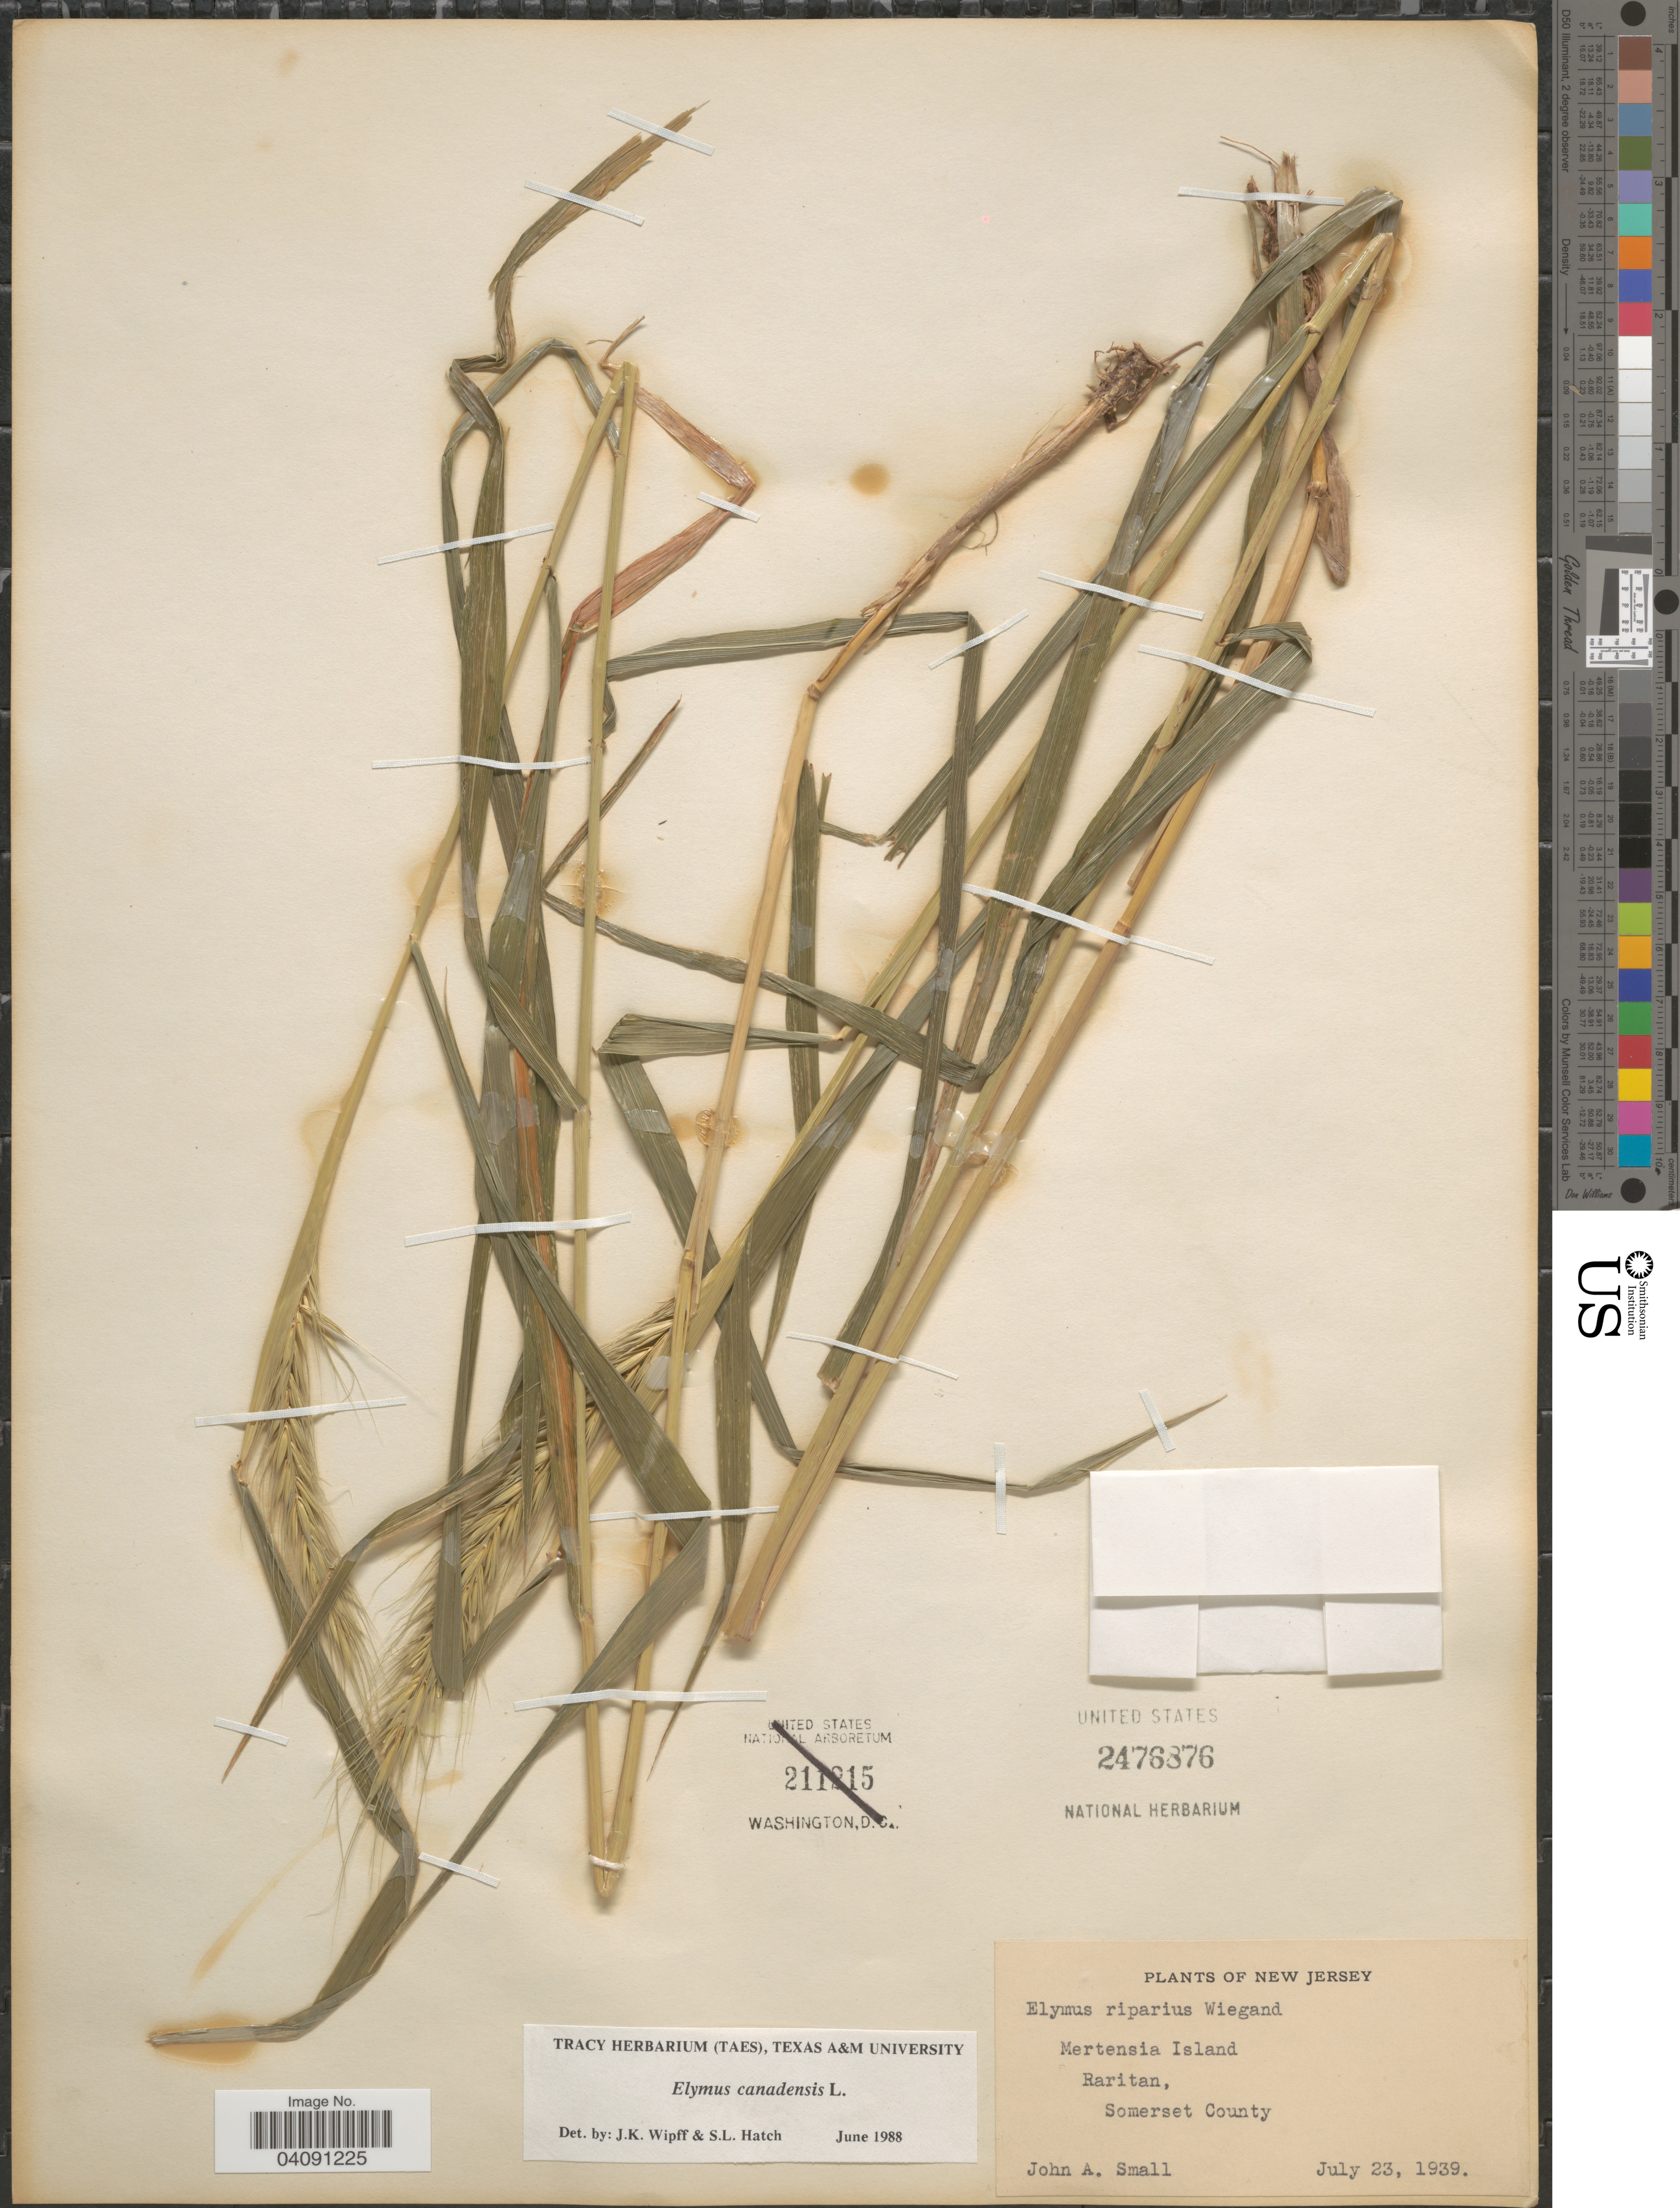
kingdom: Plantae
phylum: Tracheophyta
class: Liliopsida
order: Poales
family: Poaceae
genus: Elymus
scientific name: Elymus canadensis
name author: L.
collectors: J. Small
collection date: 1939-07-23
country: United States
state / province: New Jersey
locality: Mertensia Island. Raritan, Somerset County.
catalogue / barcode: US 2476876